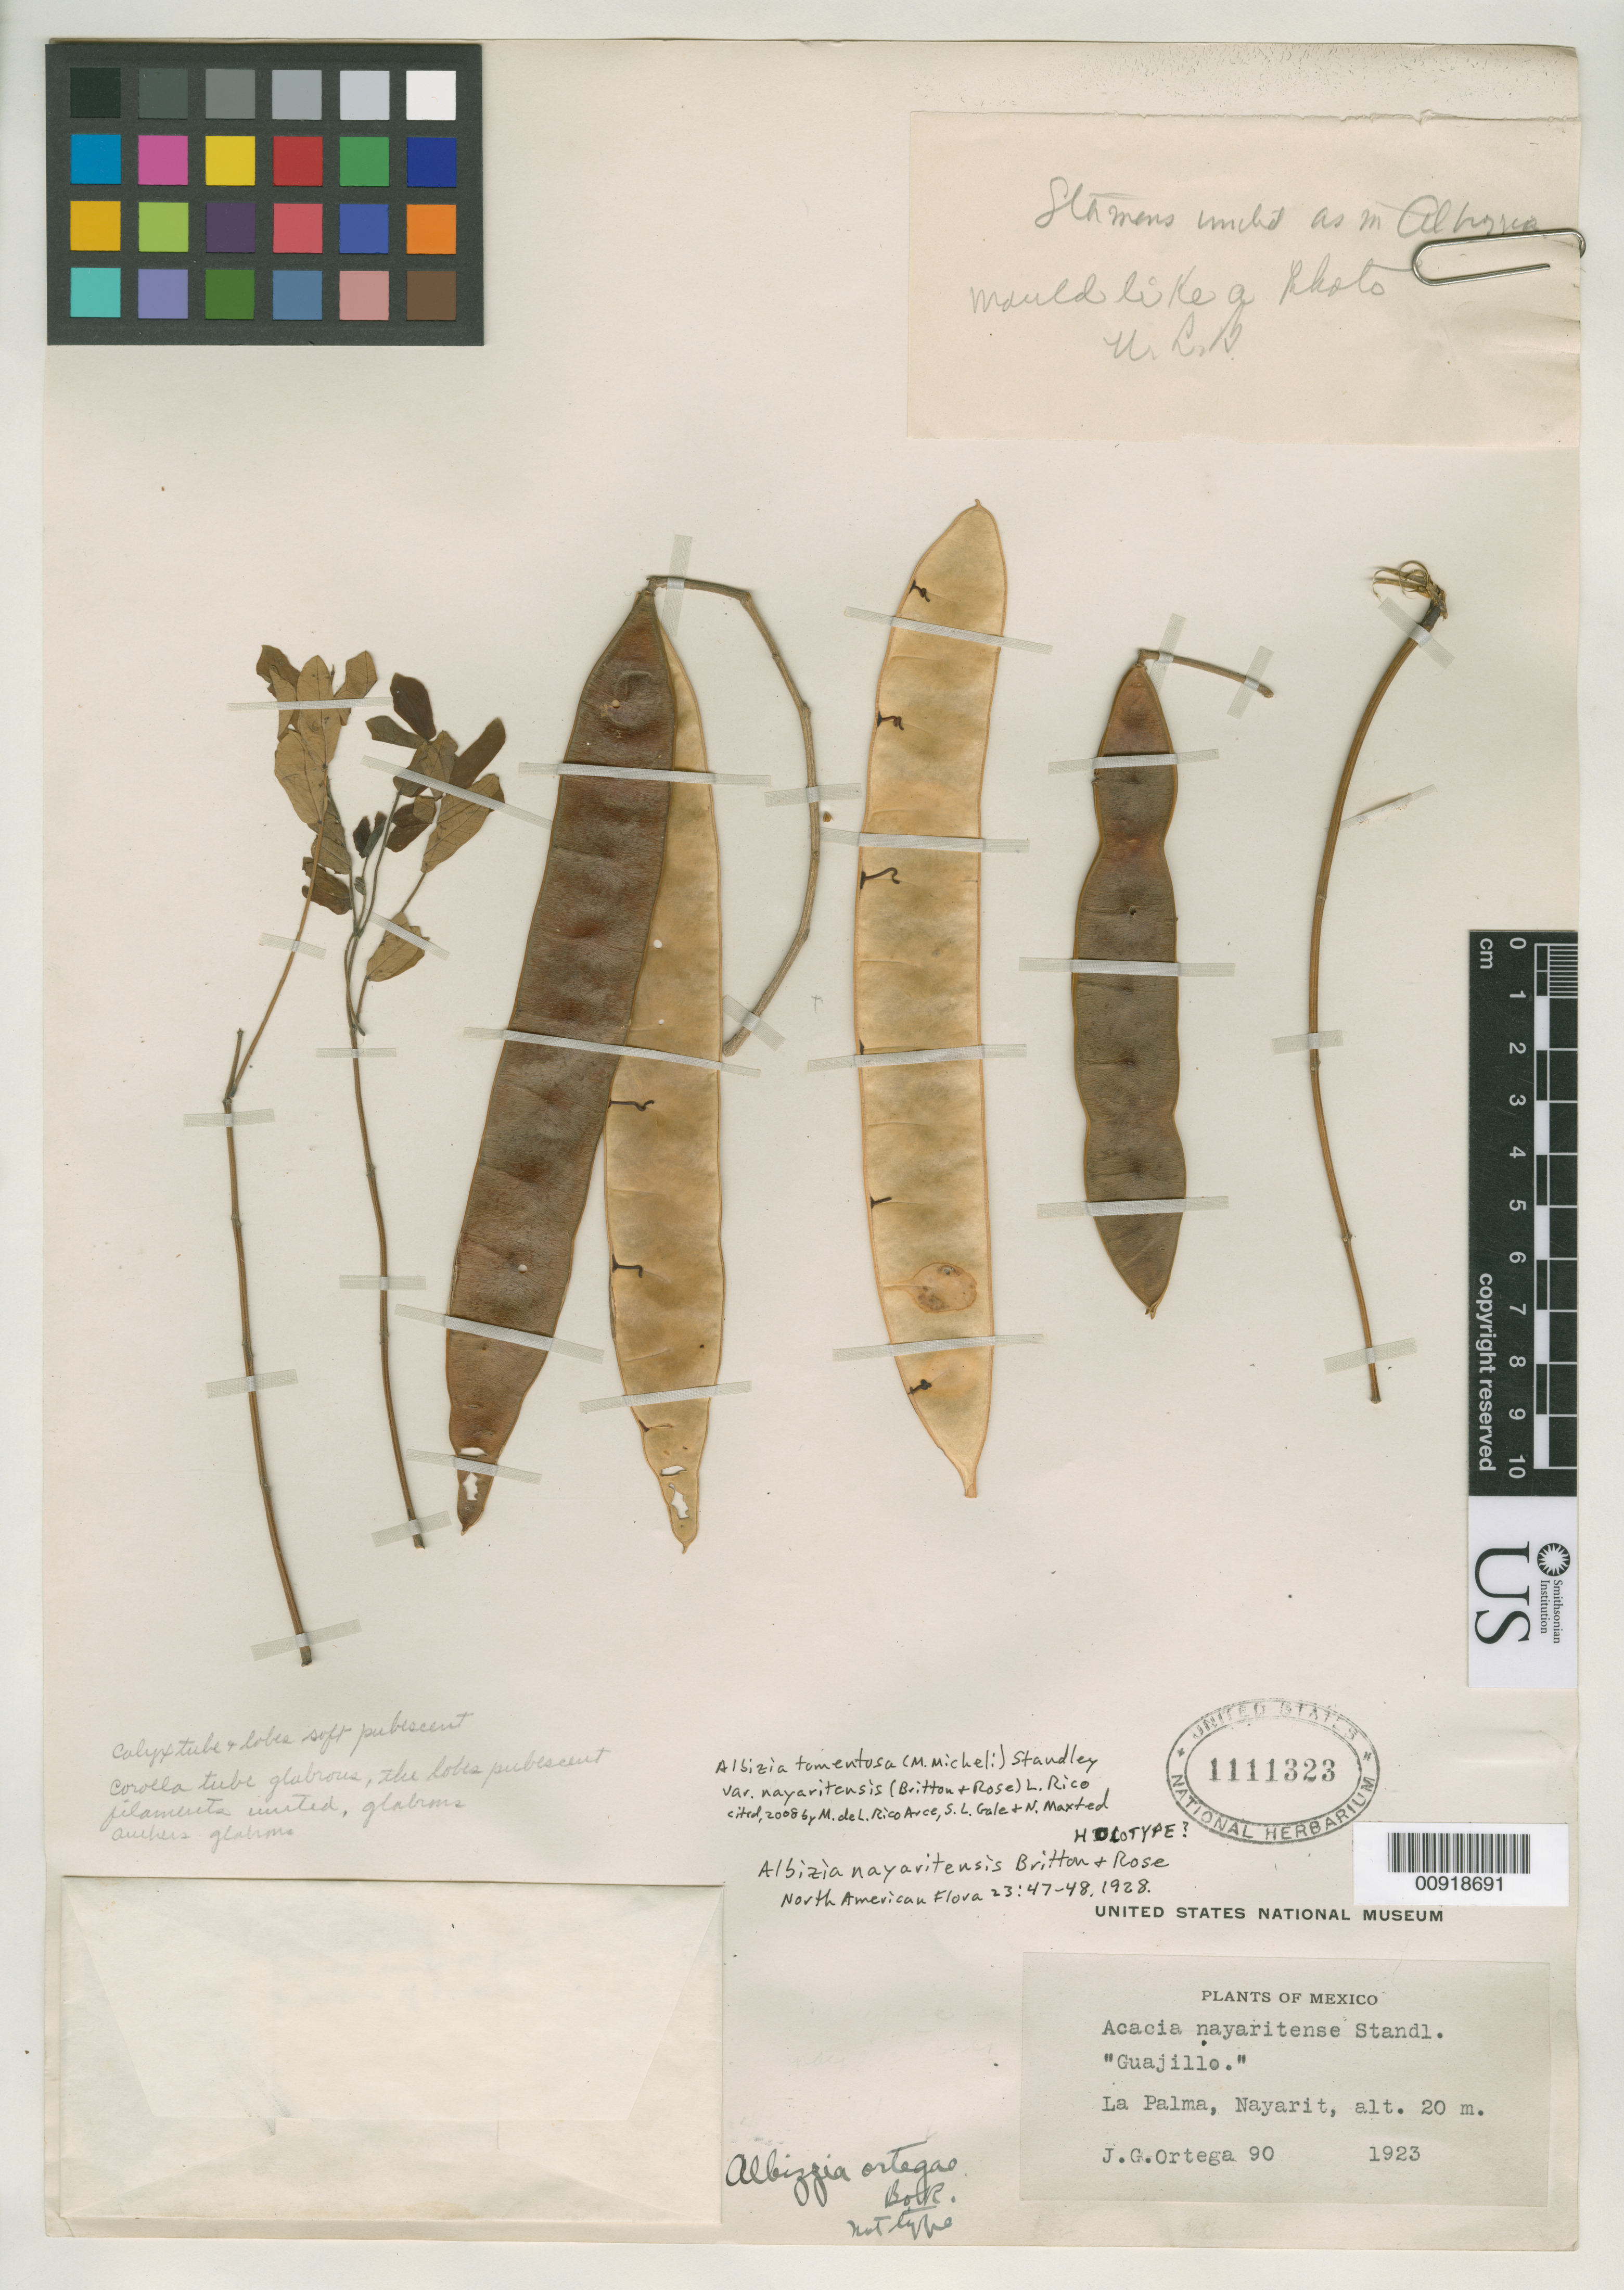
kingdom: Plantae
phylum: Tracheophyta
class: Magnoliopsida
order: Fabales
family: Fabaceae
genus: Albizia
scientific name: Albizia nayaritensis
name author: Britton & Rose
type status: Type Collection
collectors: J. Ortega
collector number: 90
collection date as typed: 1923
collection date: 1923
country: Mexico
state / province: Nayarit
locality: La Palma, Nayarit.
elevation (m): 20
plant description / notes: Originally labeled as "Acacia nayaritense Standl.", apparently an ined. name never published.; Holotype? Protologue does not specify herbarium but most other taxa described by Britton & Rose in the same publication have holotypes at NY.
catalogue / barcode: US 1111323